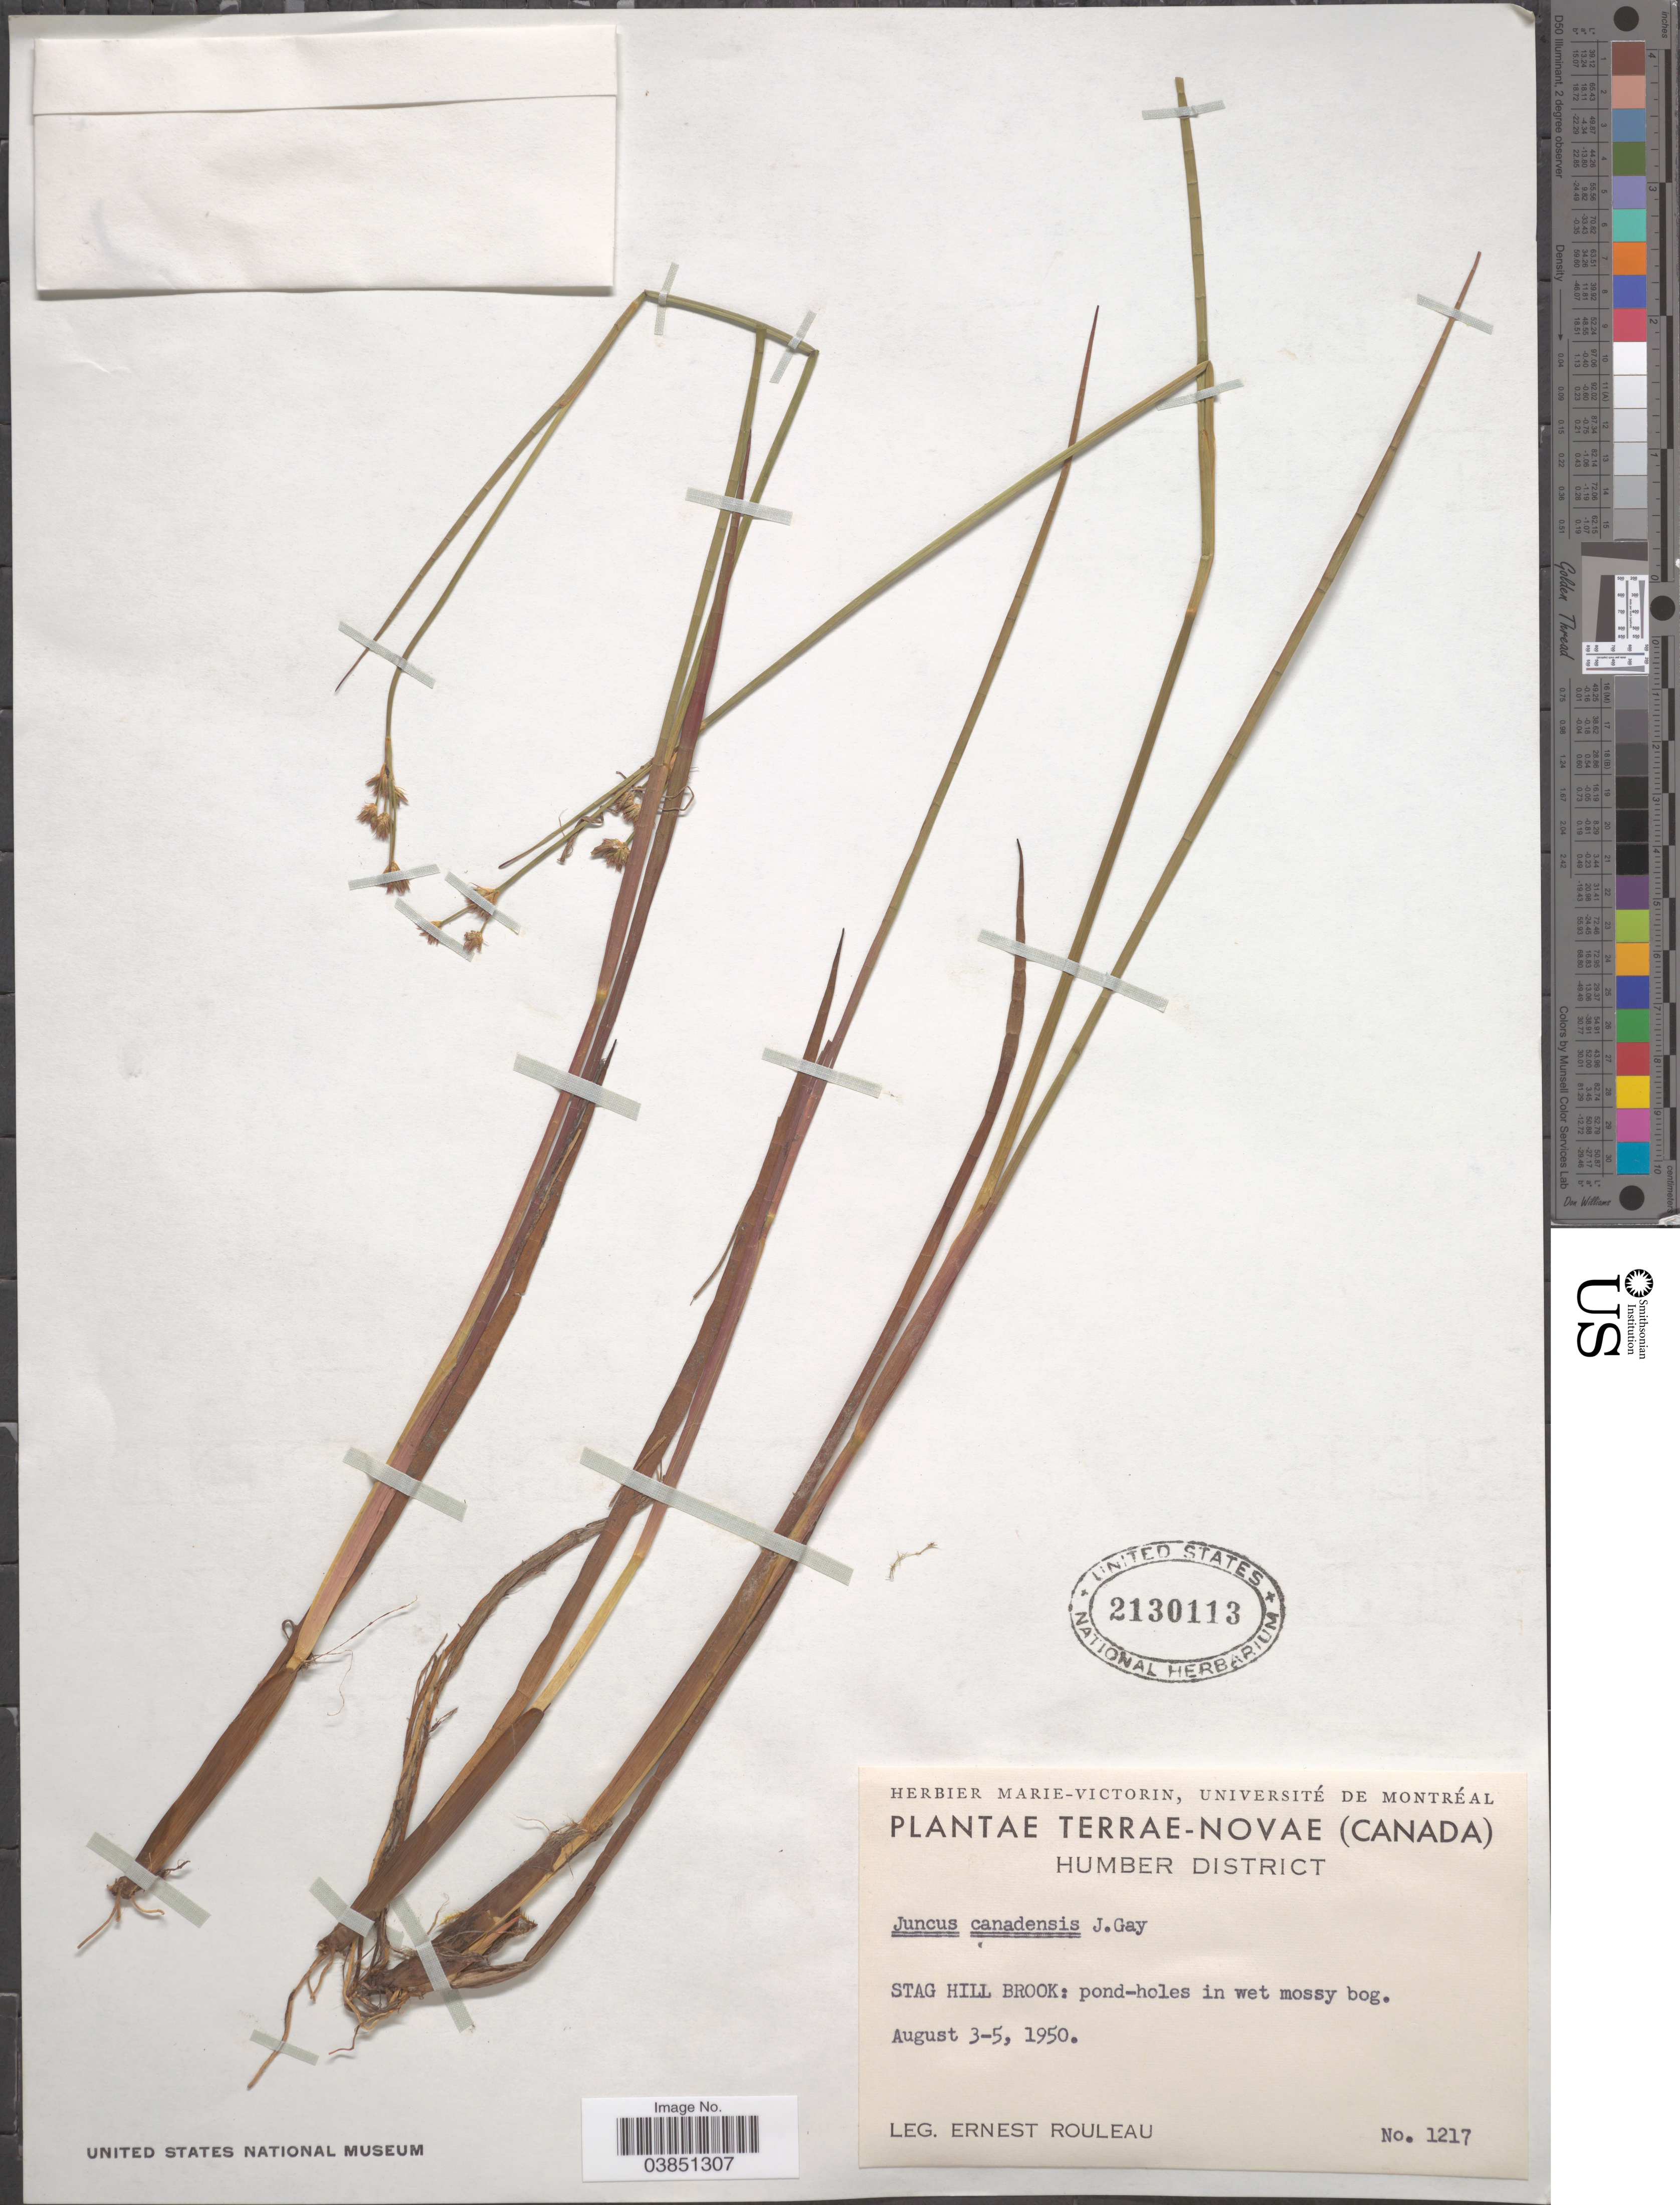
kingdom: Plantae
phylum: Tracheophyta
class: Liliopsida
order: Poales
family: Juncaceae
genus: Juncus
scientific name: Juncus canadensis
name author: J. Gay ex Laharpe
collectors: E. Rouleau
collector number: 1217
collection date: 1950-08-03/1950-08-05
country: Canada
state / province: Newfoundland and Labrador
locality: Terrae-Novae. Humber District. Stag Hill Brook.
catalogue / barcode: US 2130113